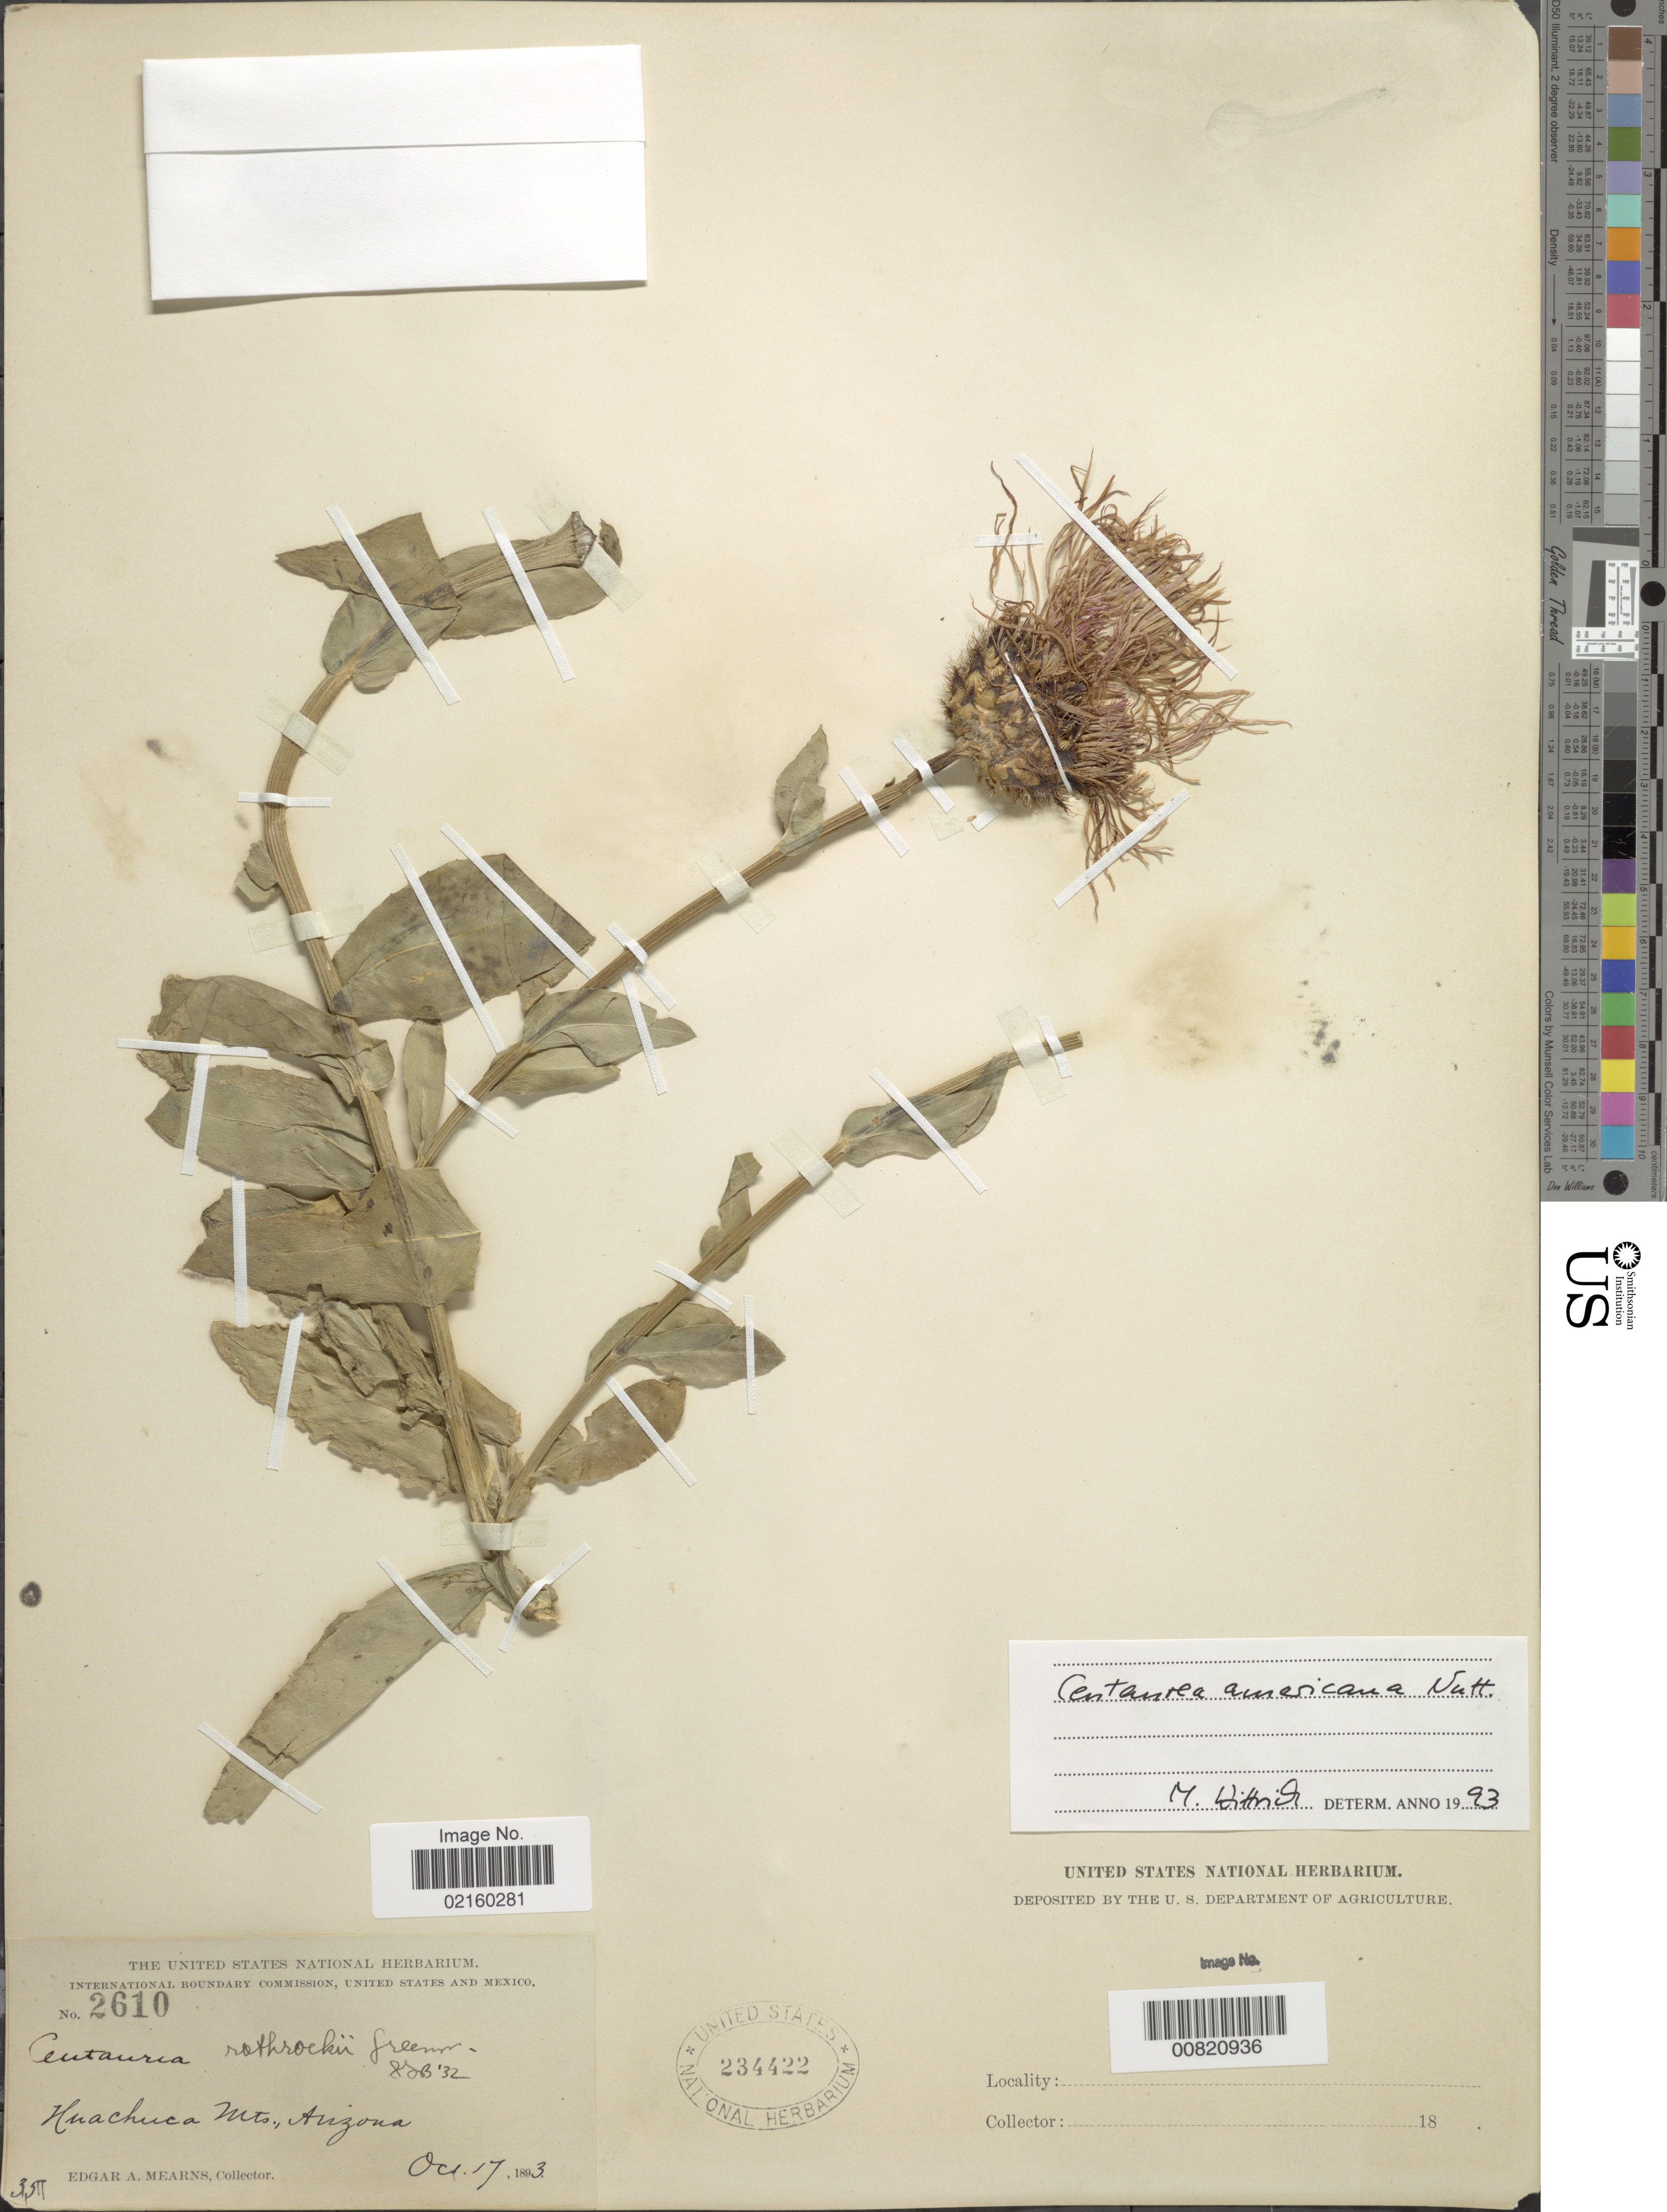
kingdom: Plantae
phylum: Tracheophyta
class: Magnoliopsida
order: Asterales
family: Asteraceae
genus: Plectocephalus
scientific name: Plectocephalus americanus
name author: (Nutt.) D. Don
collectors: E. A. Mearns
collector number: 2610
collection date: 1893-10-17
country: United States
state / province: Arizona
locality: Huachuca Mts.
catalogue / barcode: US 234422